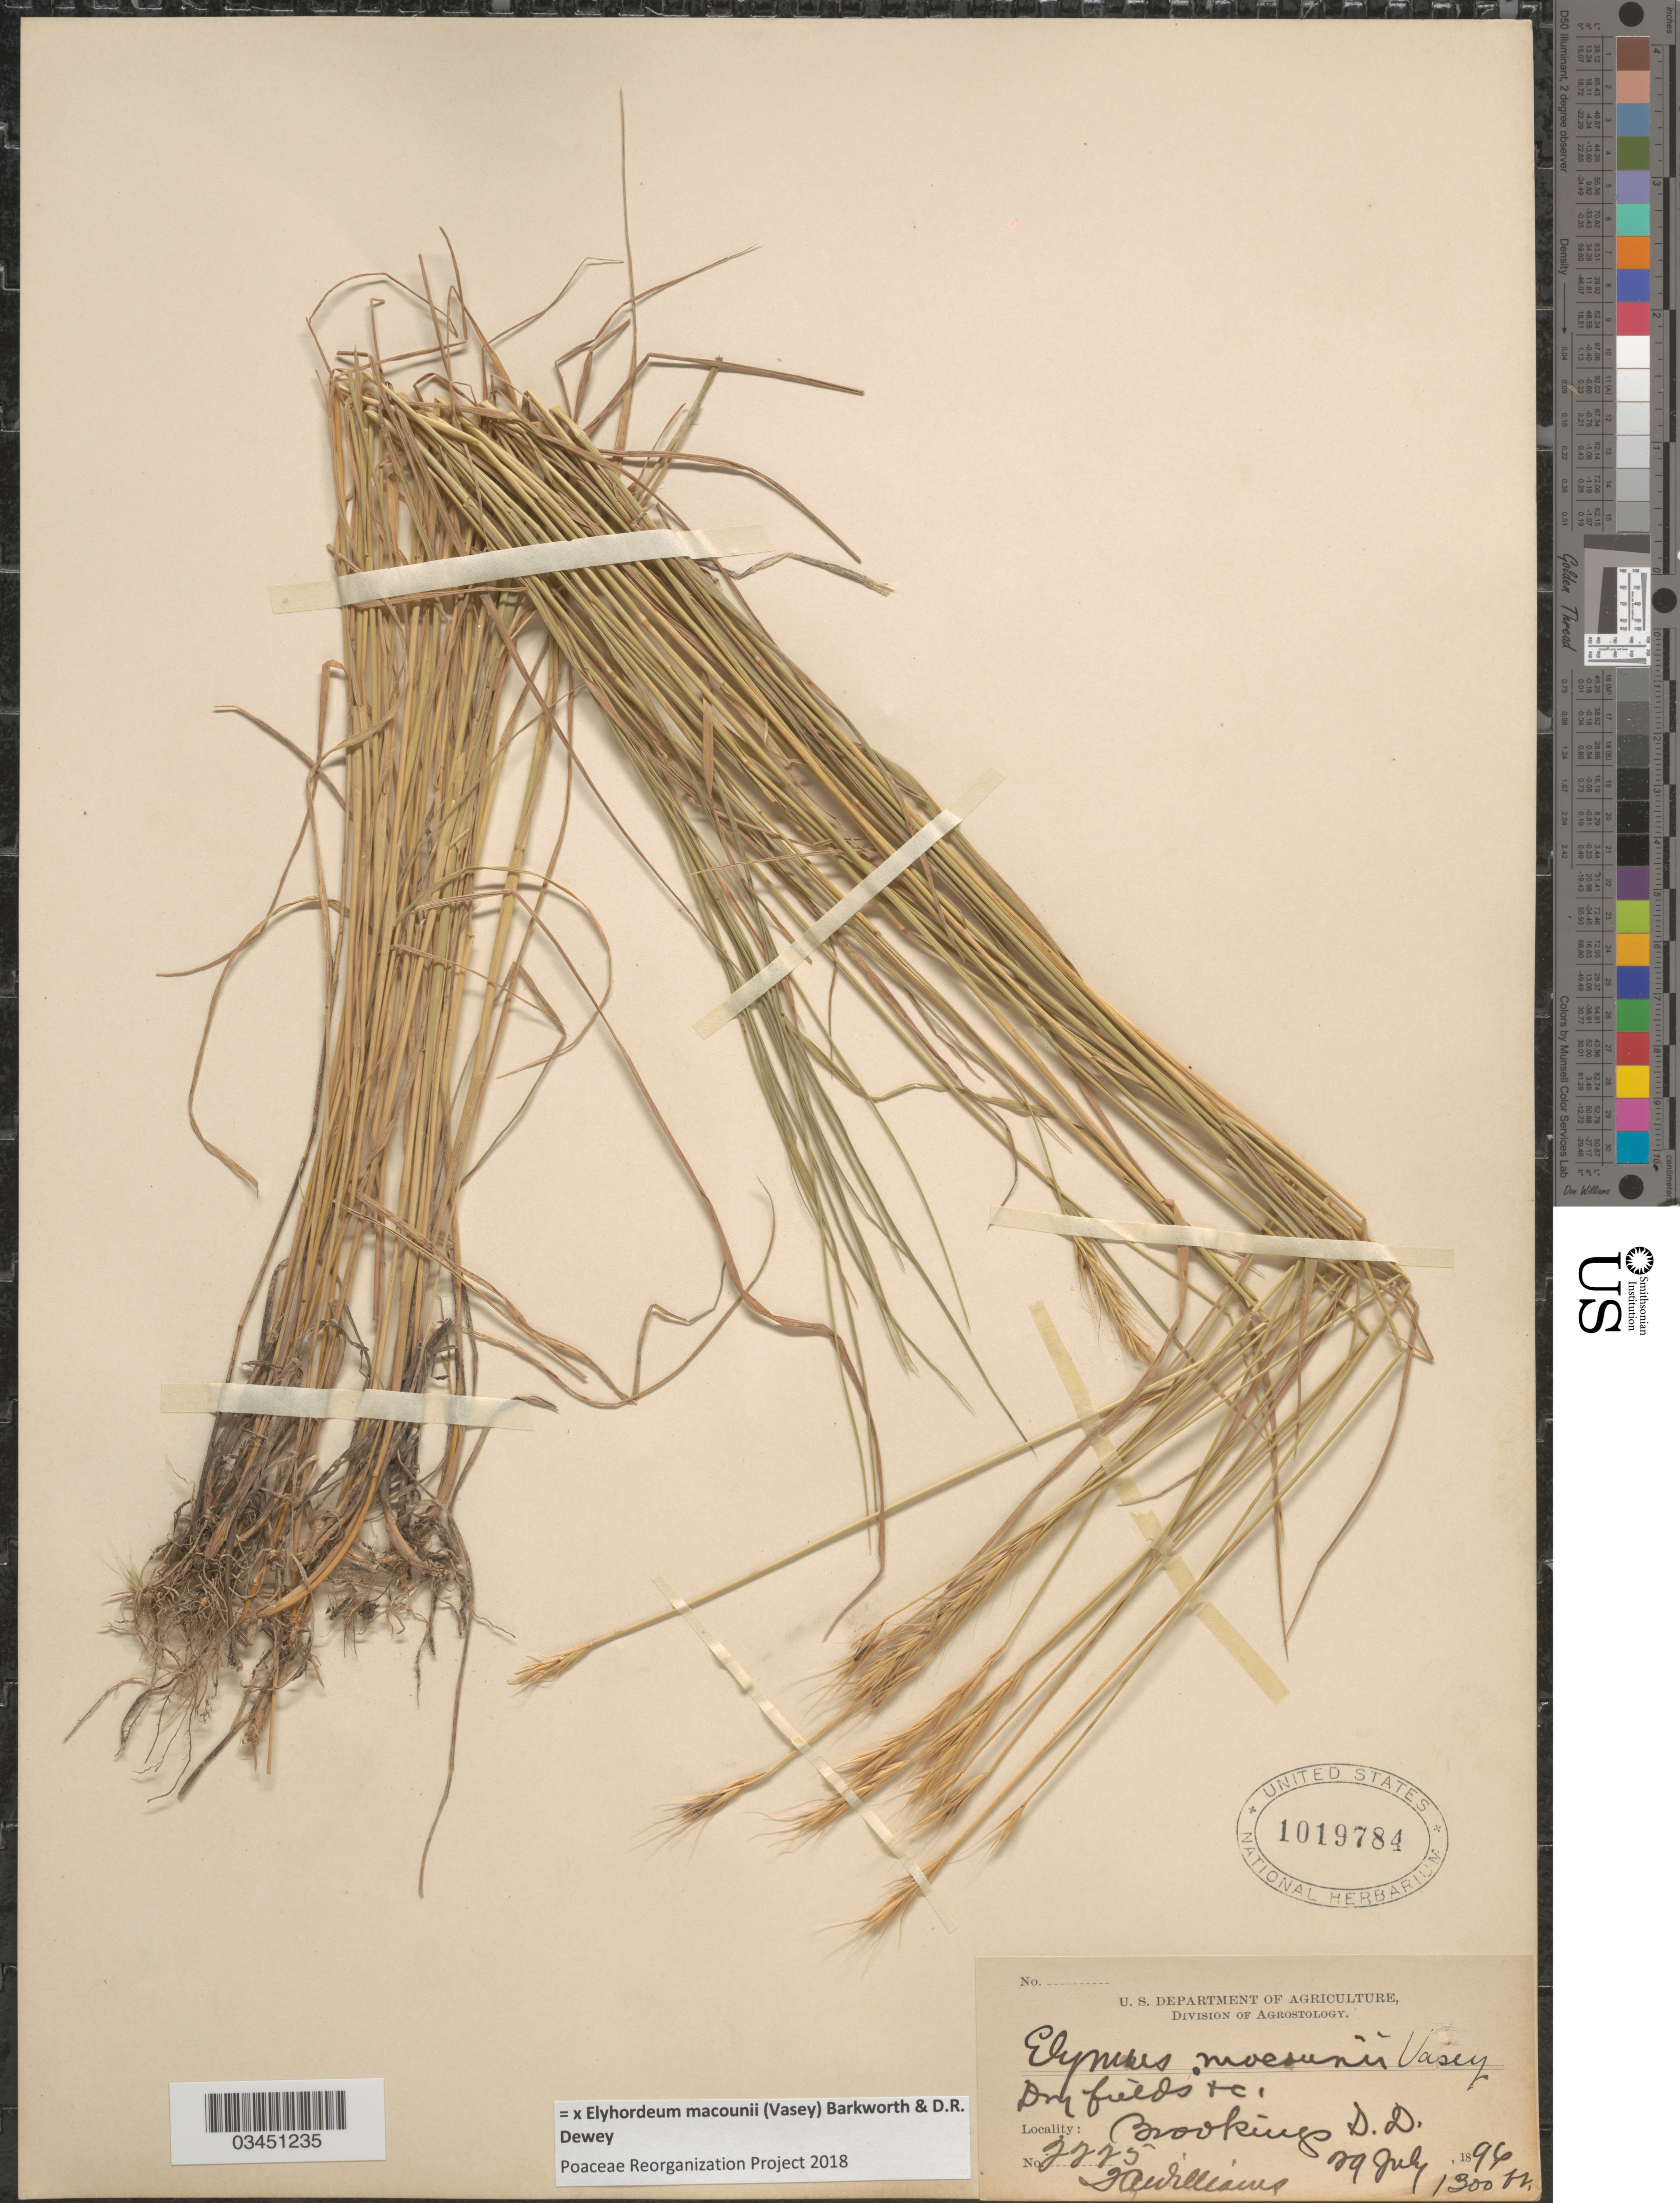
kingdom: Plantae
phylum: Tracheophyta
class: Liliopsida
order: Poales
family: Poaceae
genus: Elyhordeum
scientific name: x Elyhordeum macounii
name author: (Vasey) Barkworth & Dewey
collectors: T. Williams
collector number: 2225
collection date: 1896-07-29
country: United States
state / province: South Dakota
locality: Brookings.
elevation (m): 396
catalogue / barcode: US 1019784